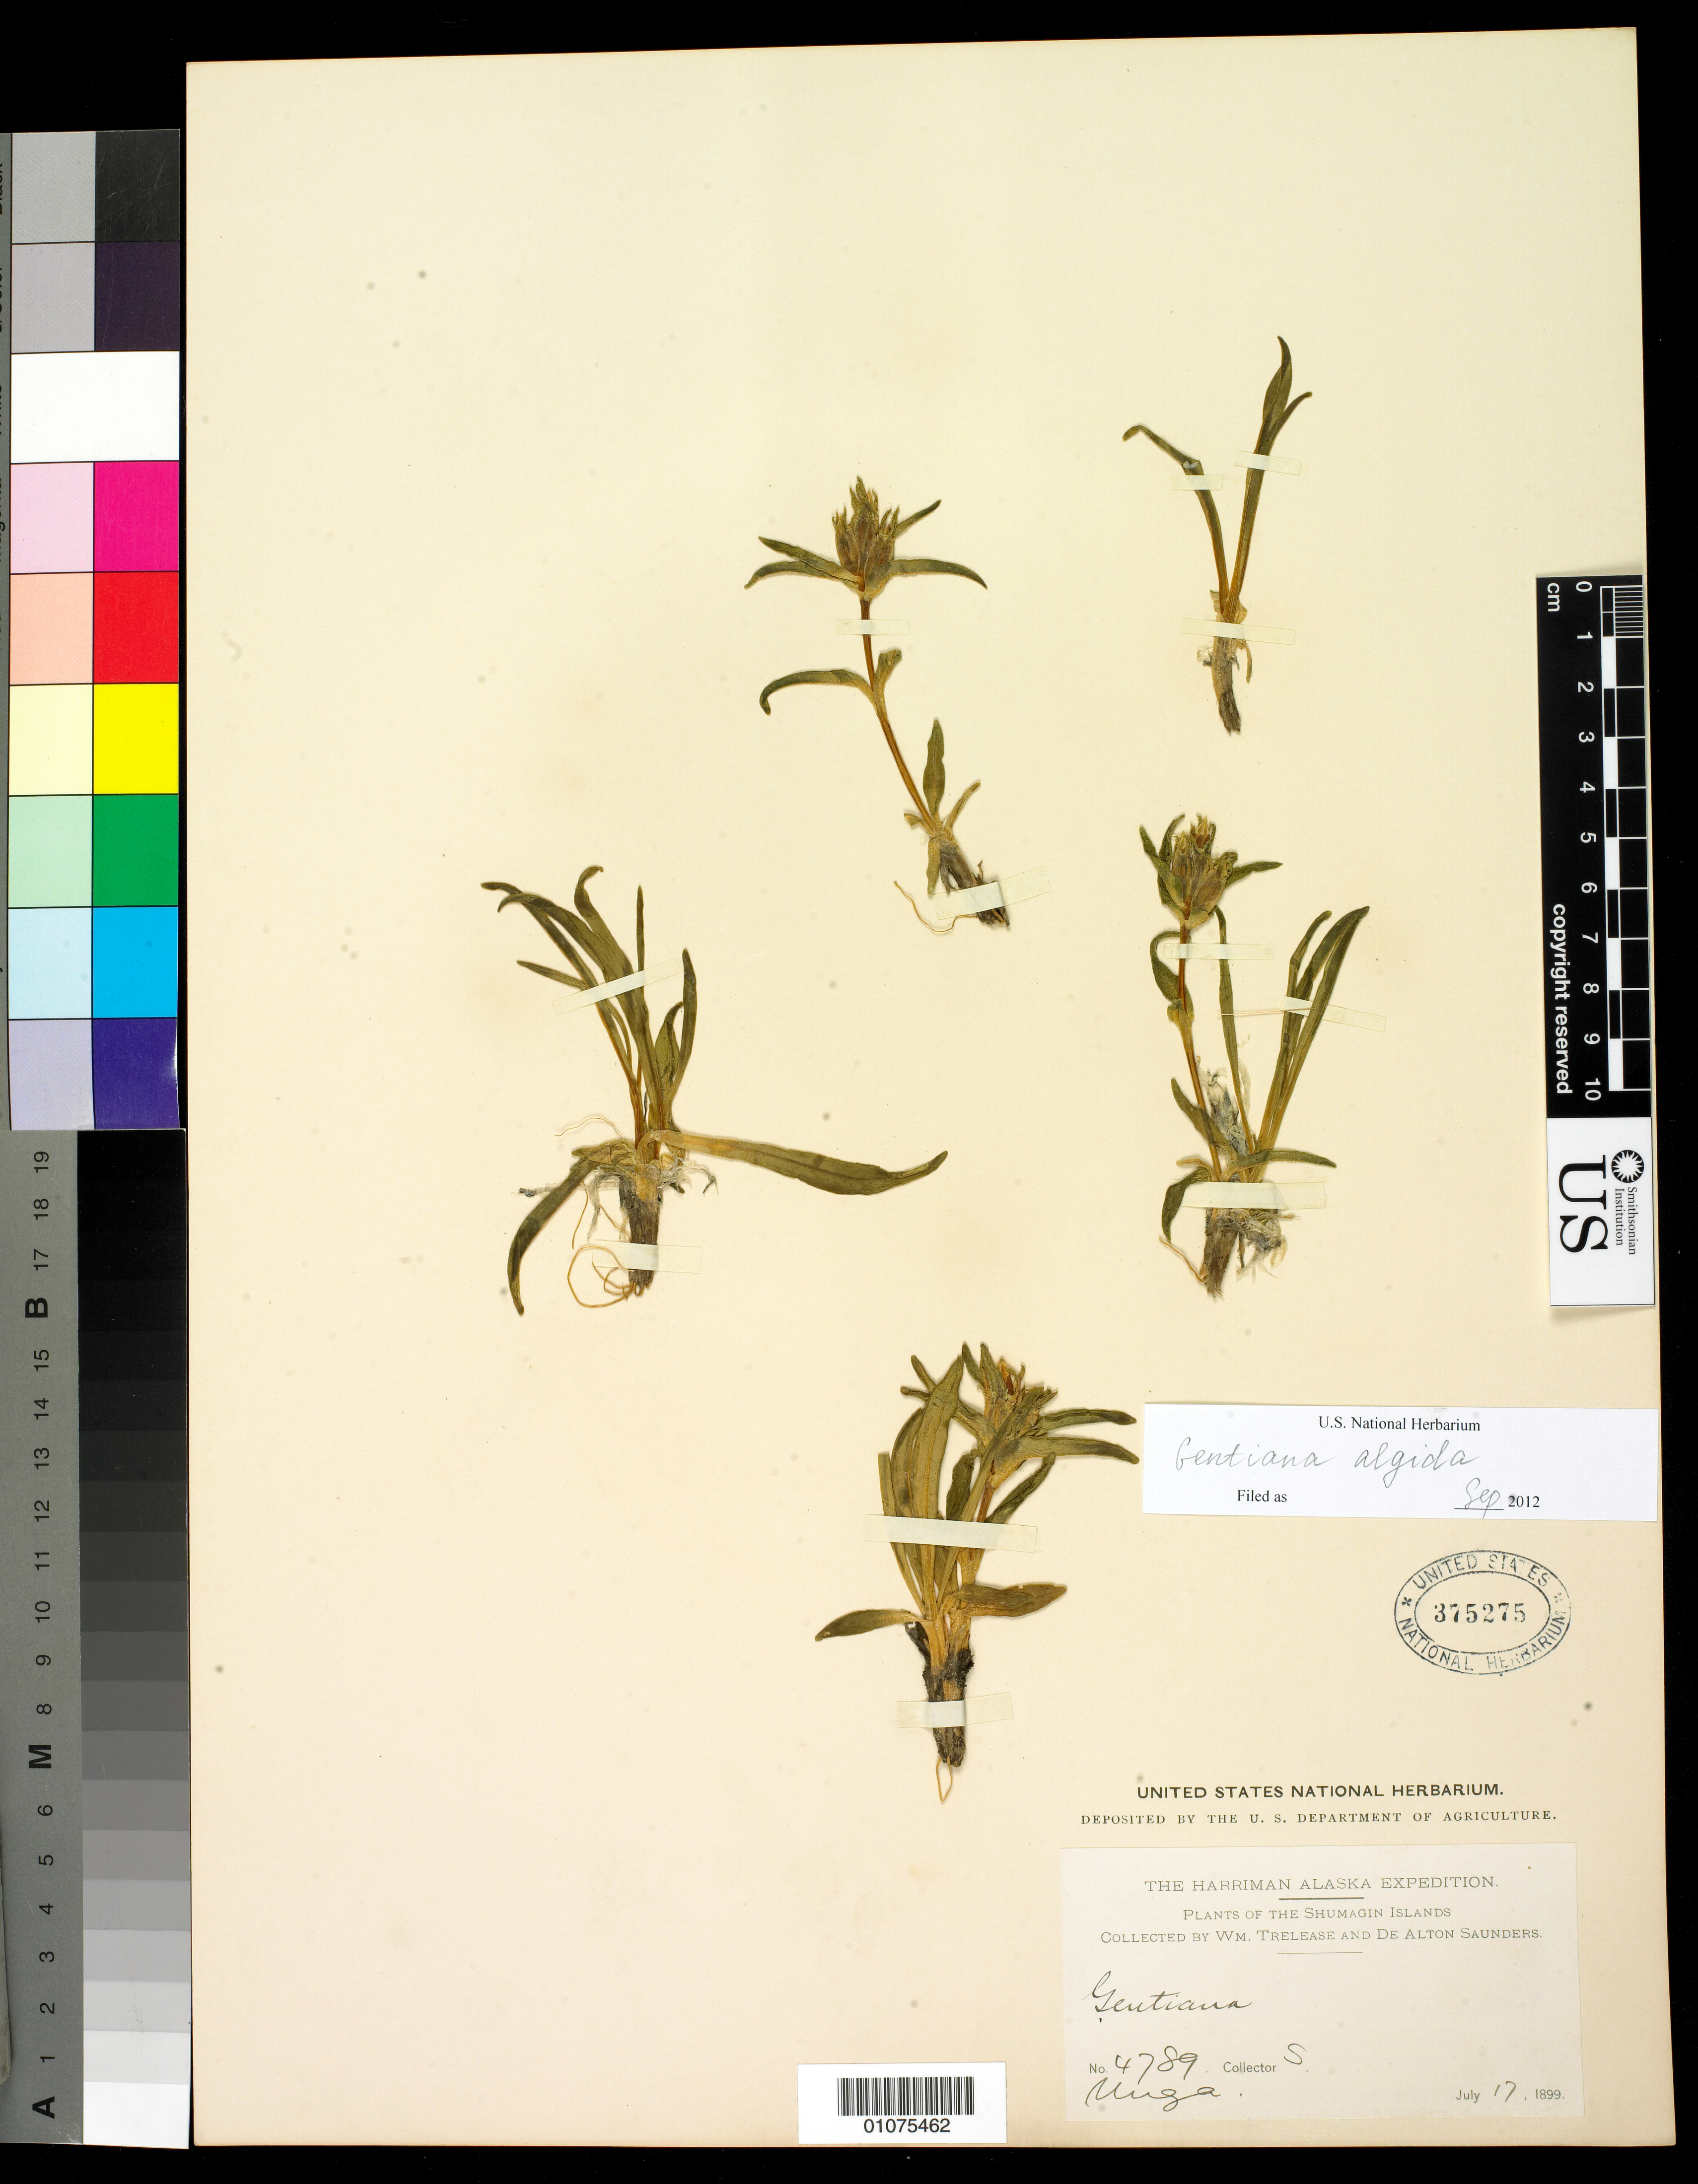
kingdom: Plantae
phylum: Tracheophyta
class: Magnoliopsida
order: Gentianales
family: Gentianaceae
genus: Gentiana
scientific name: Gentiana algida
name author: Pall.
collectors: W. Trelease & D. A. Saunders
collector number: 4789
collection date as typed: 17 Jul 1899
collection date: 1899-07-17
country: United States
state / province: Alaska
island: Shumagin Islands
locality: Unga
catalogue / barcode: US 375275